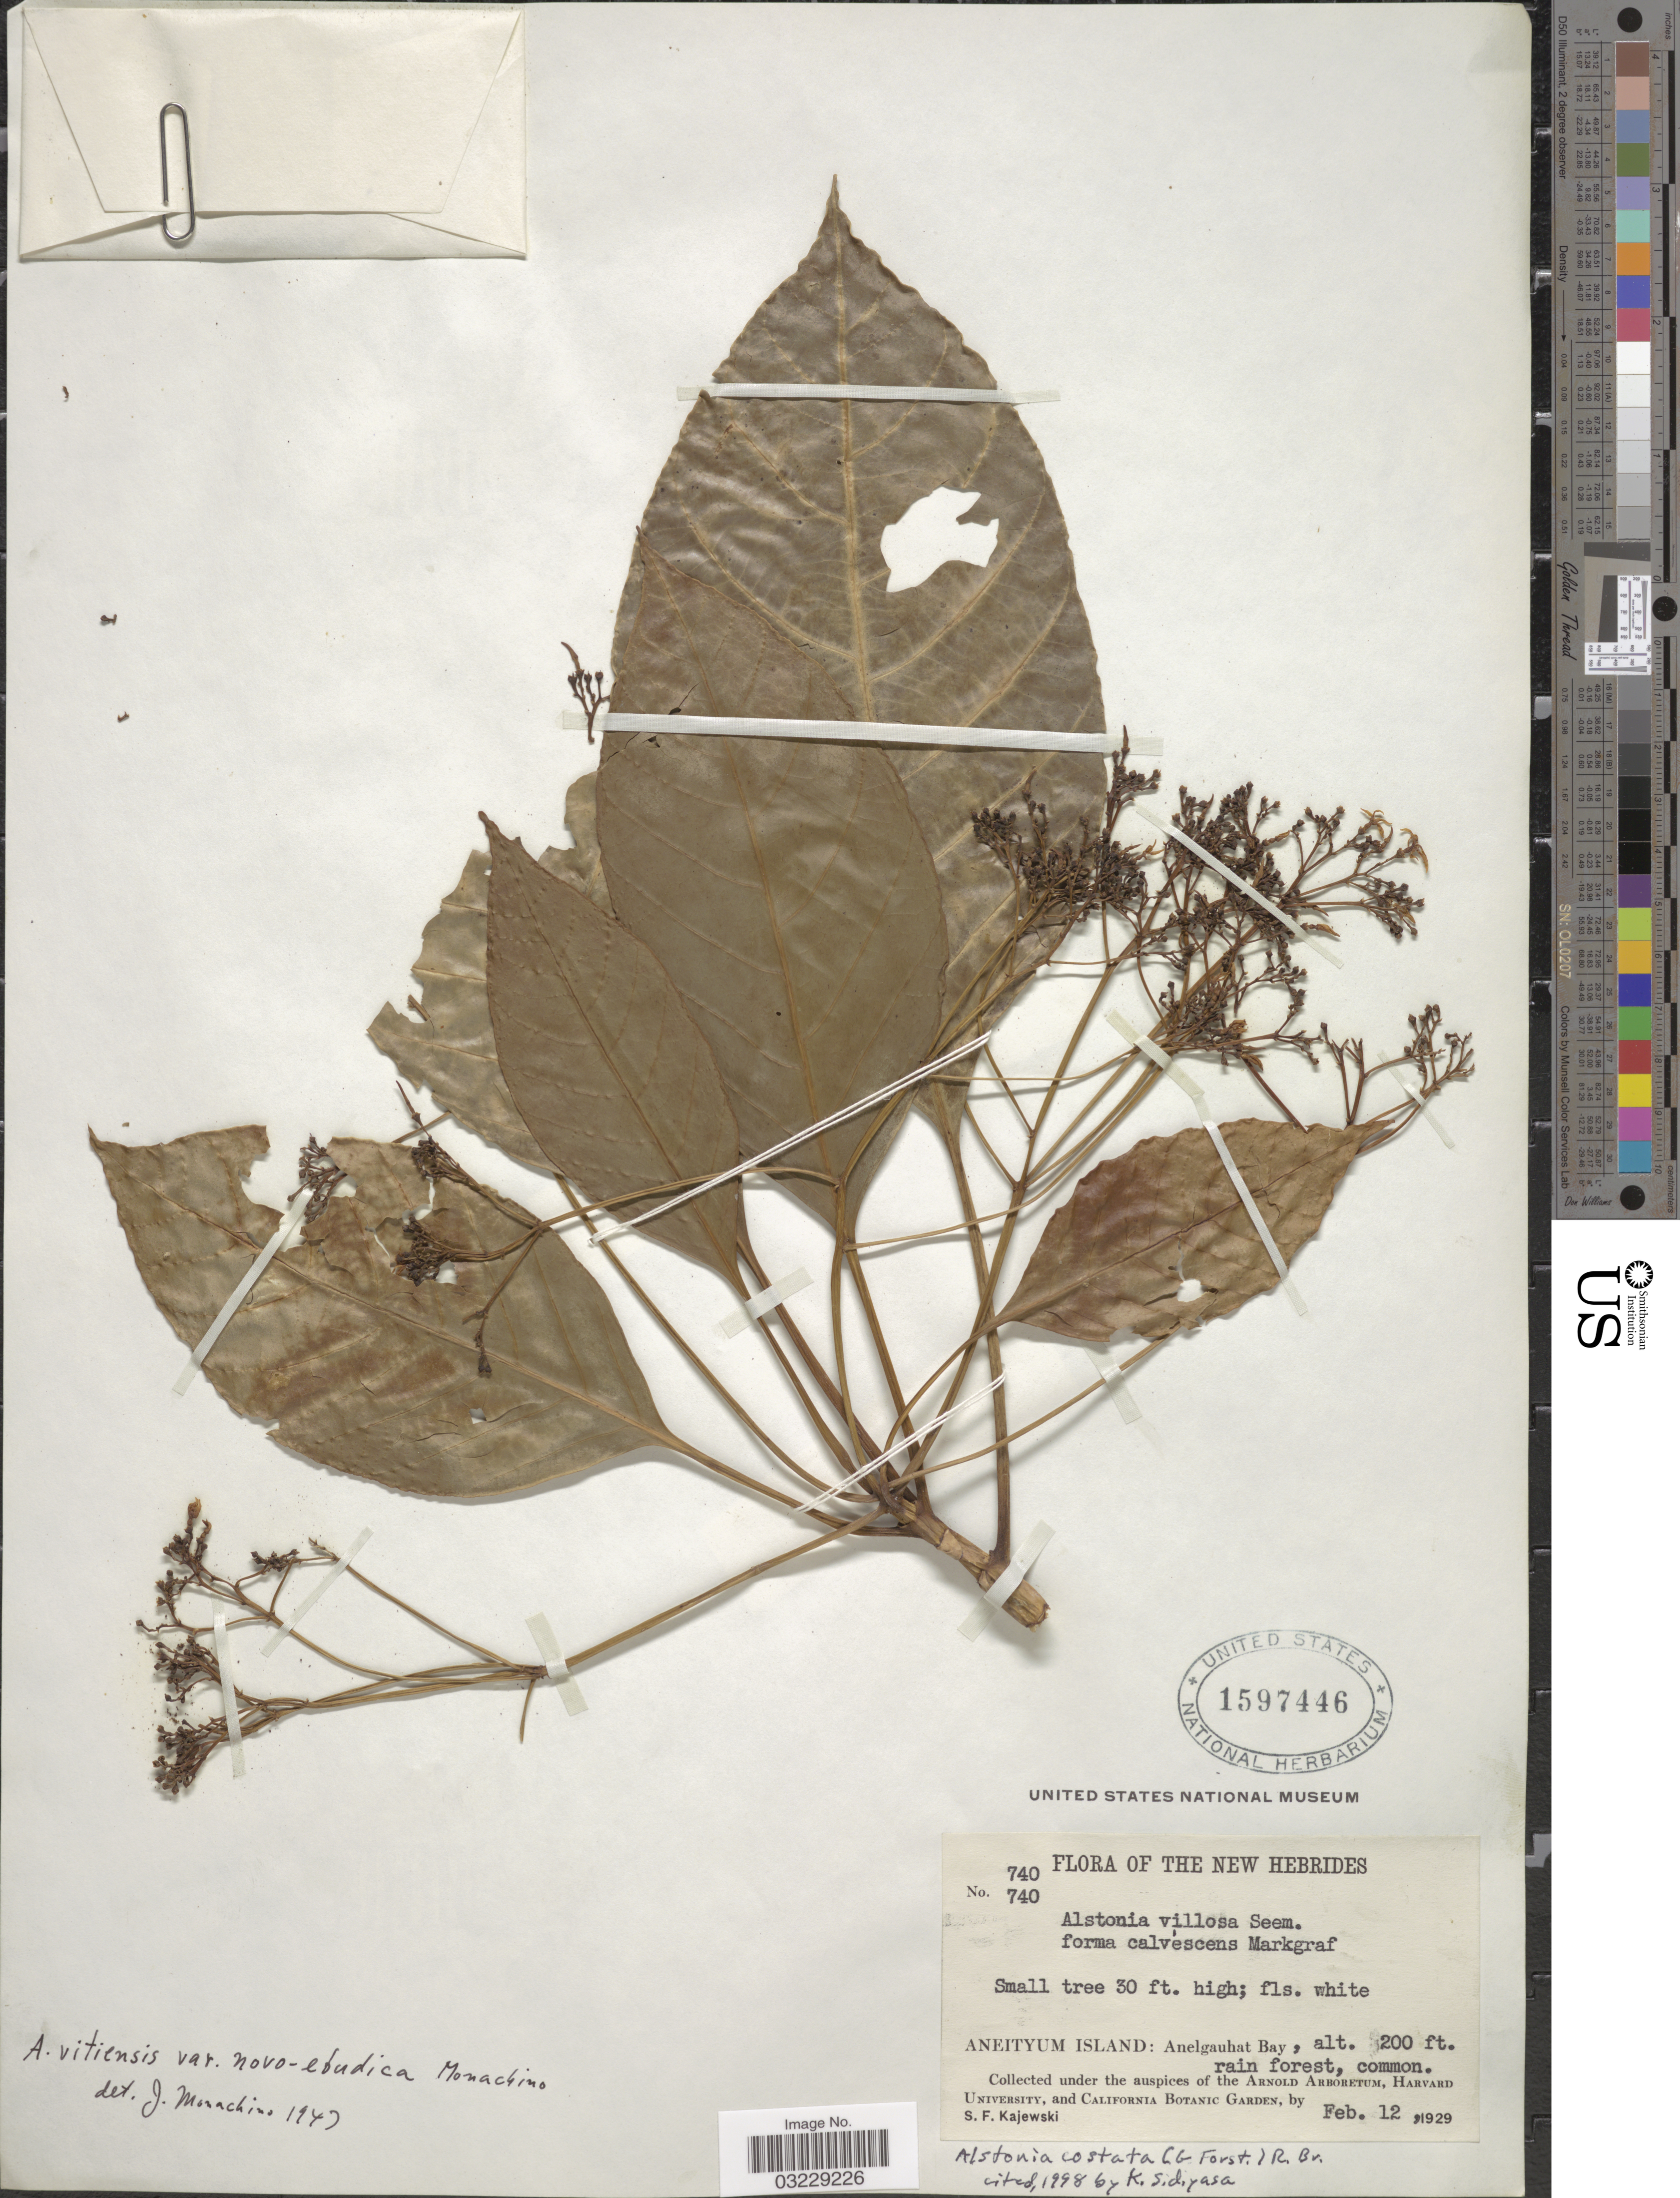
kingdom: Plantae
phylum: Tracheophyta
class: Magnoliopsida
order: Gentianales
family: Apocynaceae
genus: Alstonia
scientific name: Alstonia costata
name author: (G. Forst.) R. Br.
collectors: S. Kajewski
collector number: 740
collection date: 1929-02-12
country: Vanuatu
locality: The New Hebrides. Aneityum Island: Anelgauhat Bay.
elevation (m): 61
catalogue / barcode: US 1597446